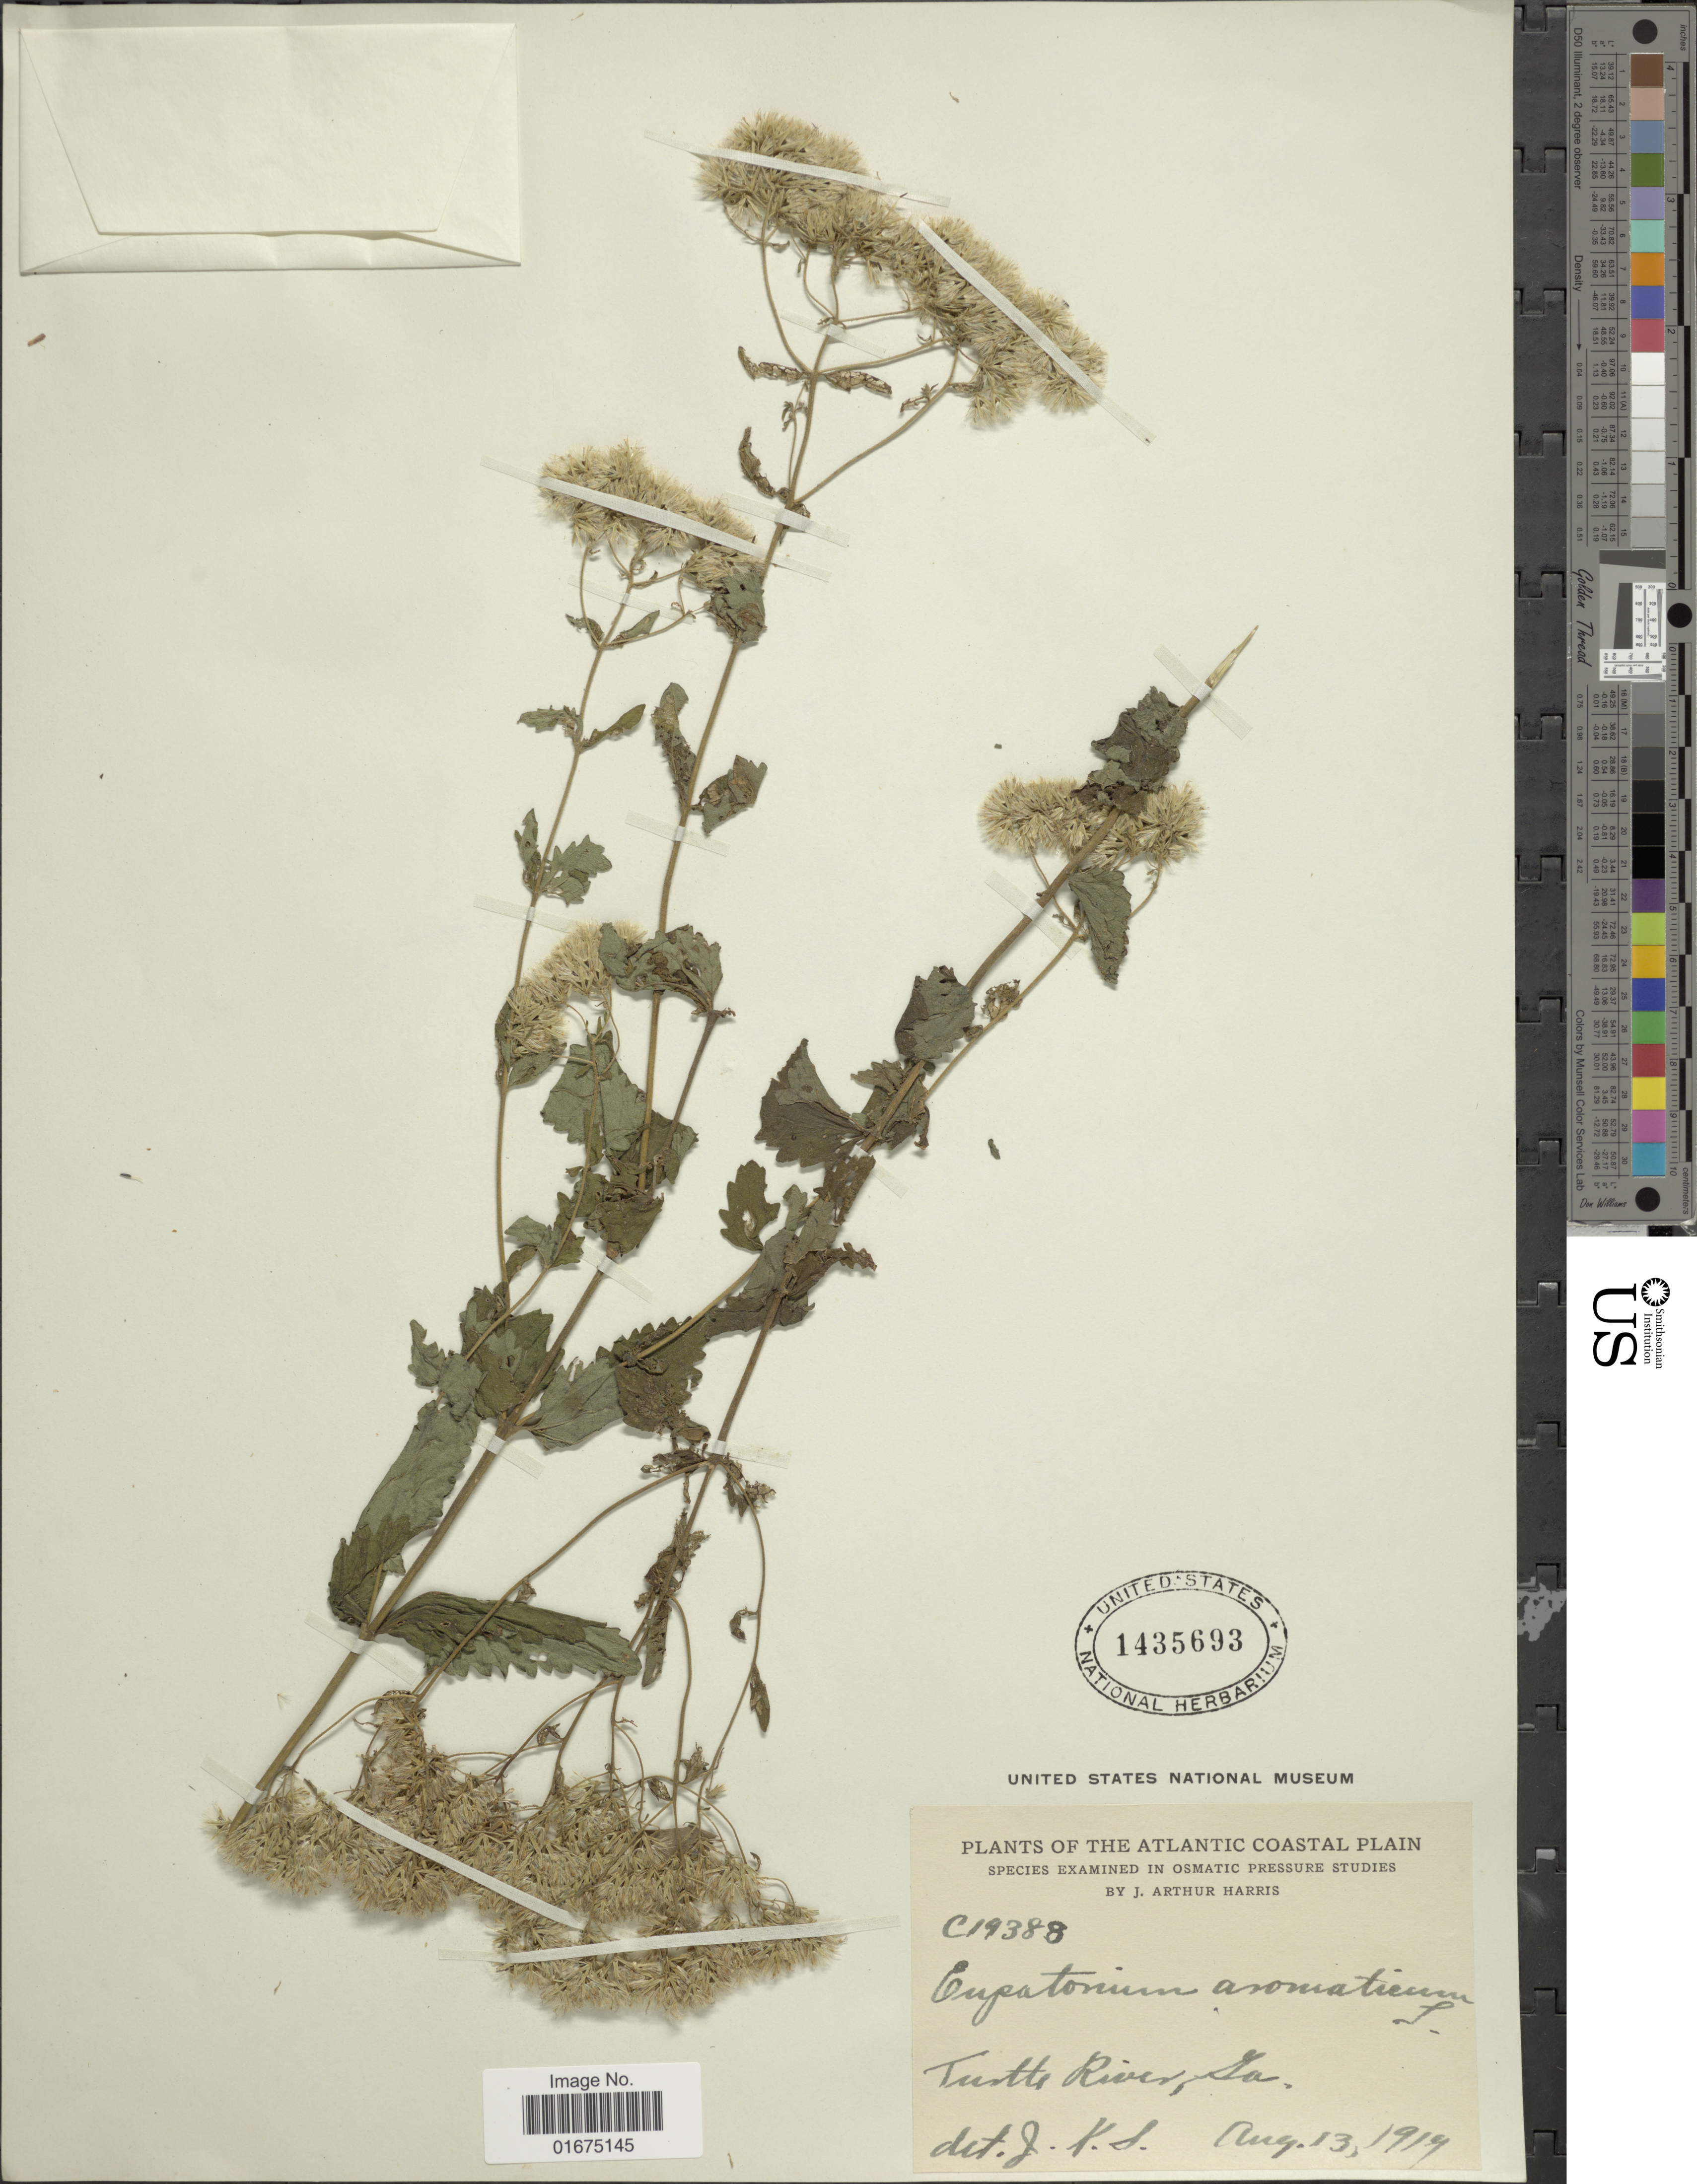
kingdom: Plantae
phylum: Tracheophyta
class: Magnoliopsida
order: Asterales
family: Asteraceae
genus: Ageratina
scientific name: Ageratina aromatica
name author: (L.) Spach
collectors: J. A. Harris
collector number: C19383*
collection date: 1919-08-13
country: United States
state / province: Iowa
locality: The Atlantic Coastal Plain, Turtle River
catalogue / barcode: US 1435693